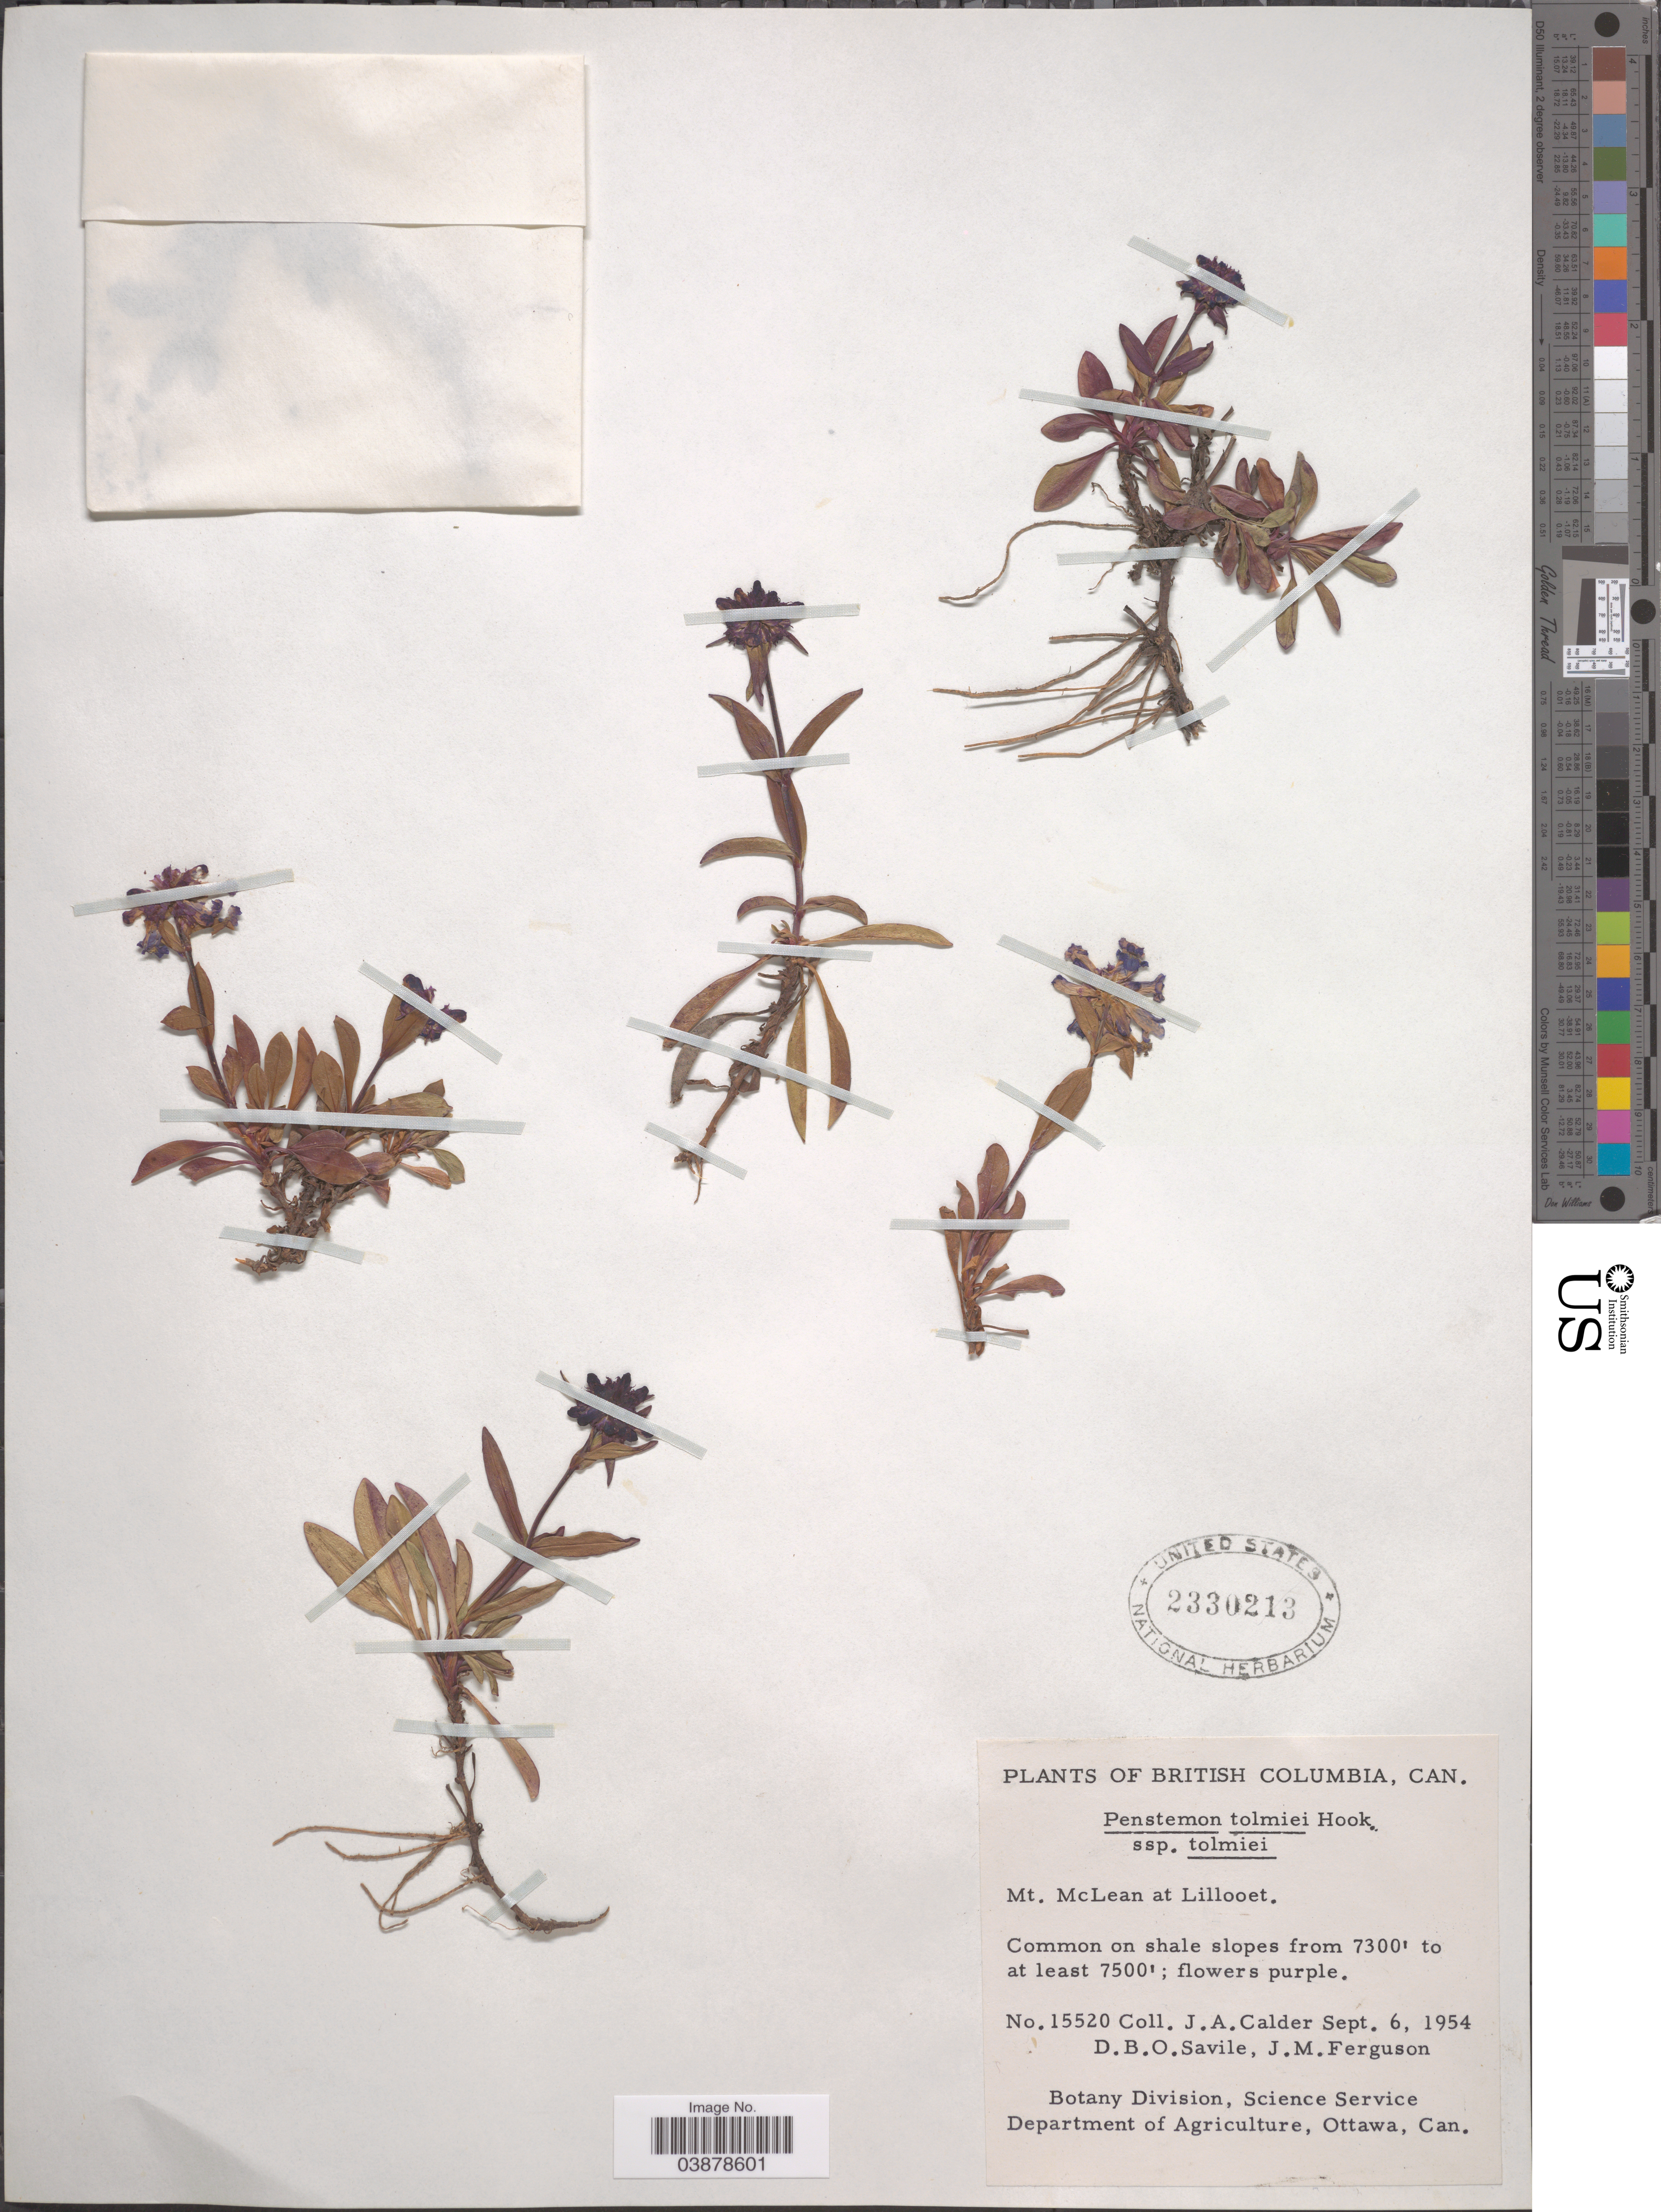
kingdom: Plantae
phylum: Tracheophyta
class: Magnoliopsida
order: Lamiales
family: Plantaginaceae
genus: Penstemon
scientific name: Penstemon tolmiei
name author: Hook.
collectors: J. A. Calder, D. Savile & J. M. Ferguson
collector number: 15520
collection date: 1954-09-06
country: Canada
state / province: British Columbia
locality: Mt. McLean at Lillooet. On shale slopes.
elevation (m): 2225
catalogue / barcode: US 2330213